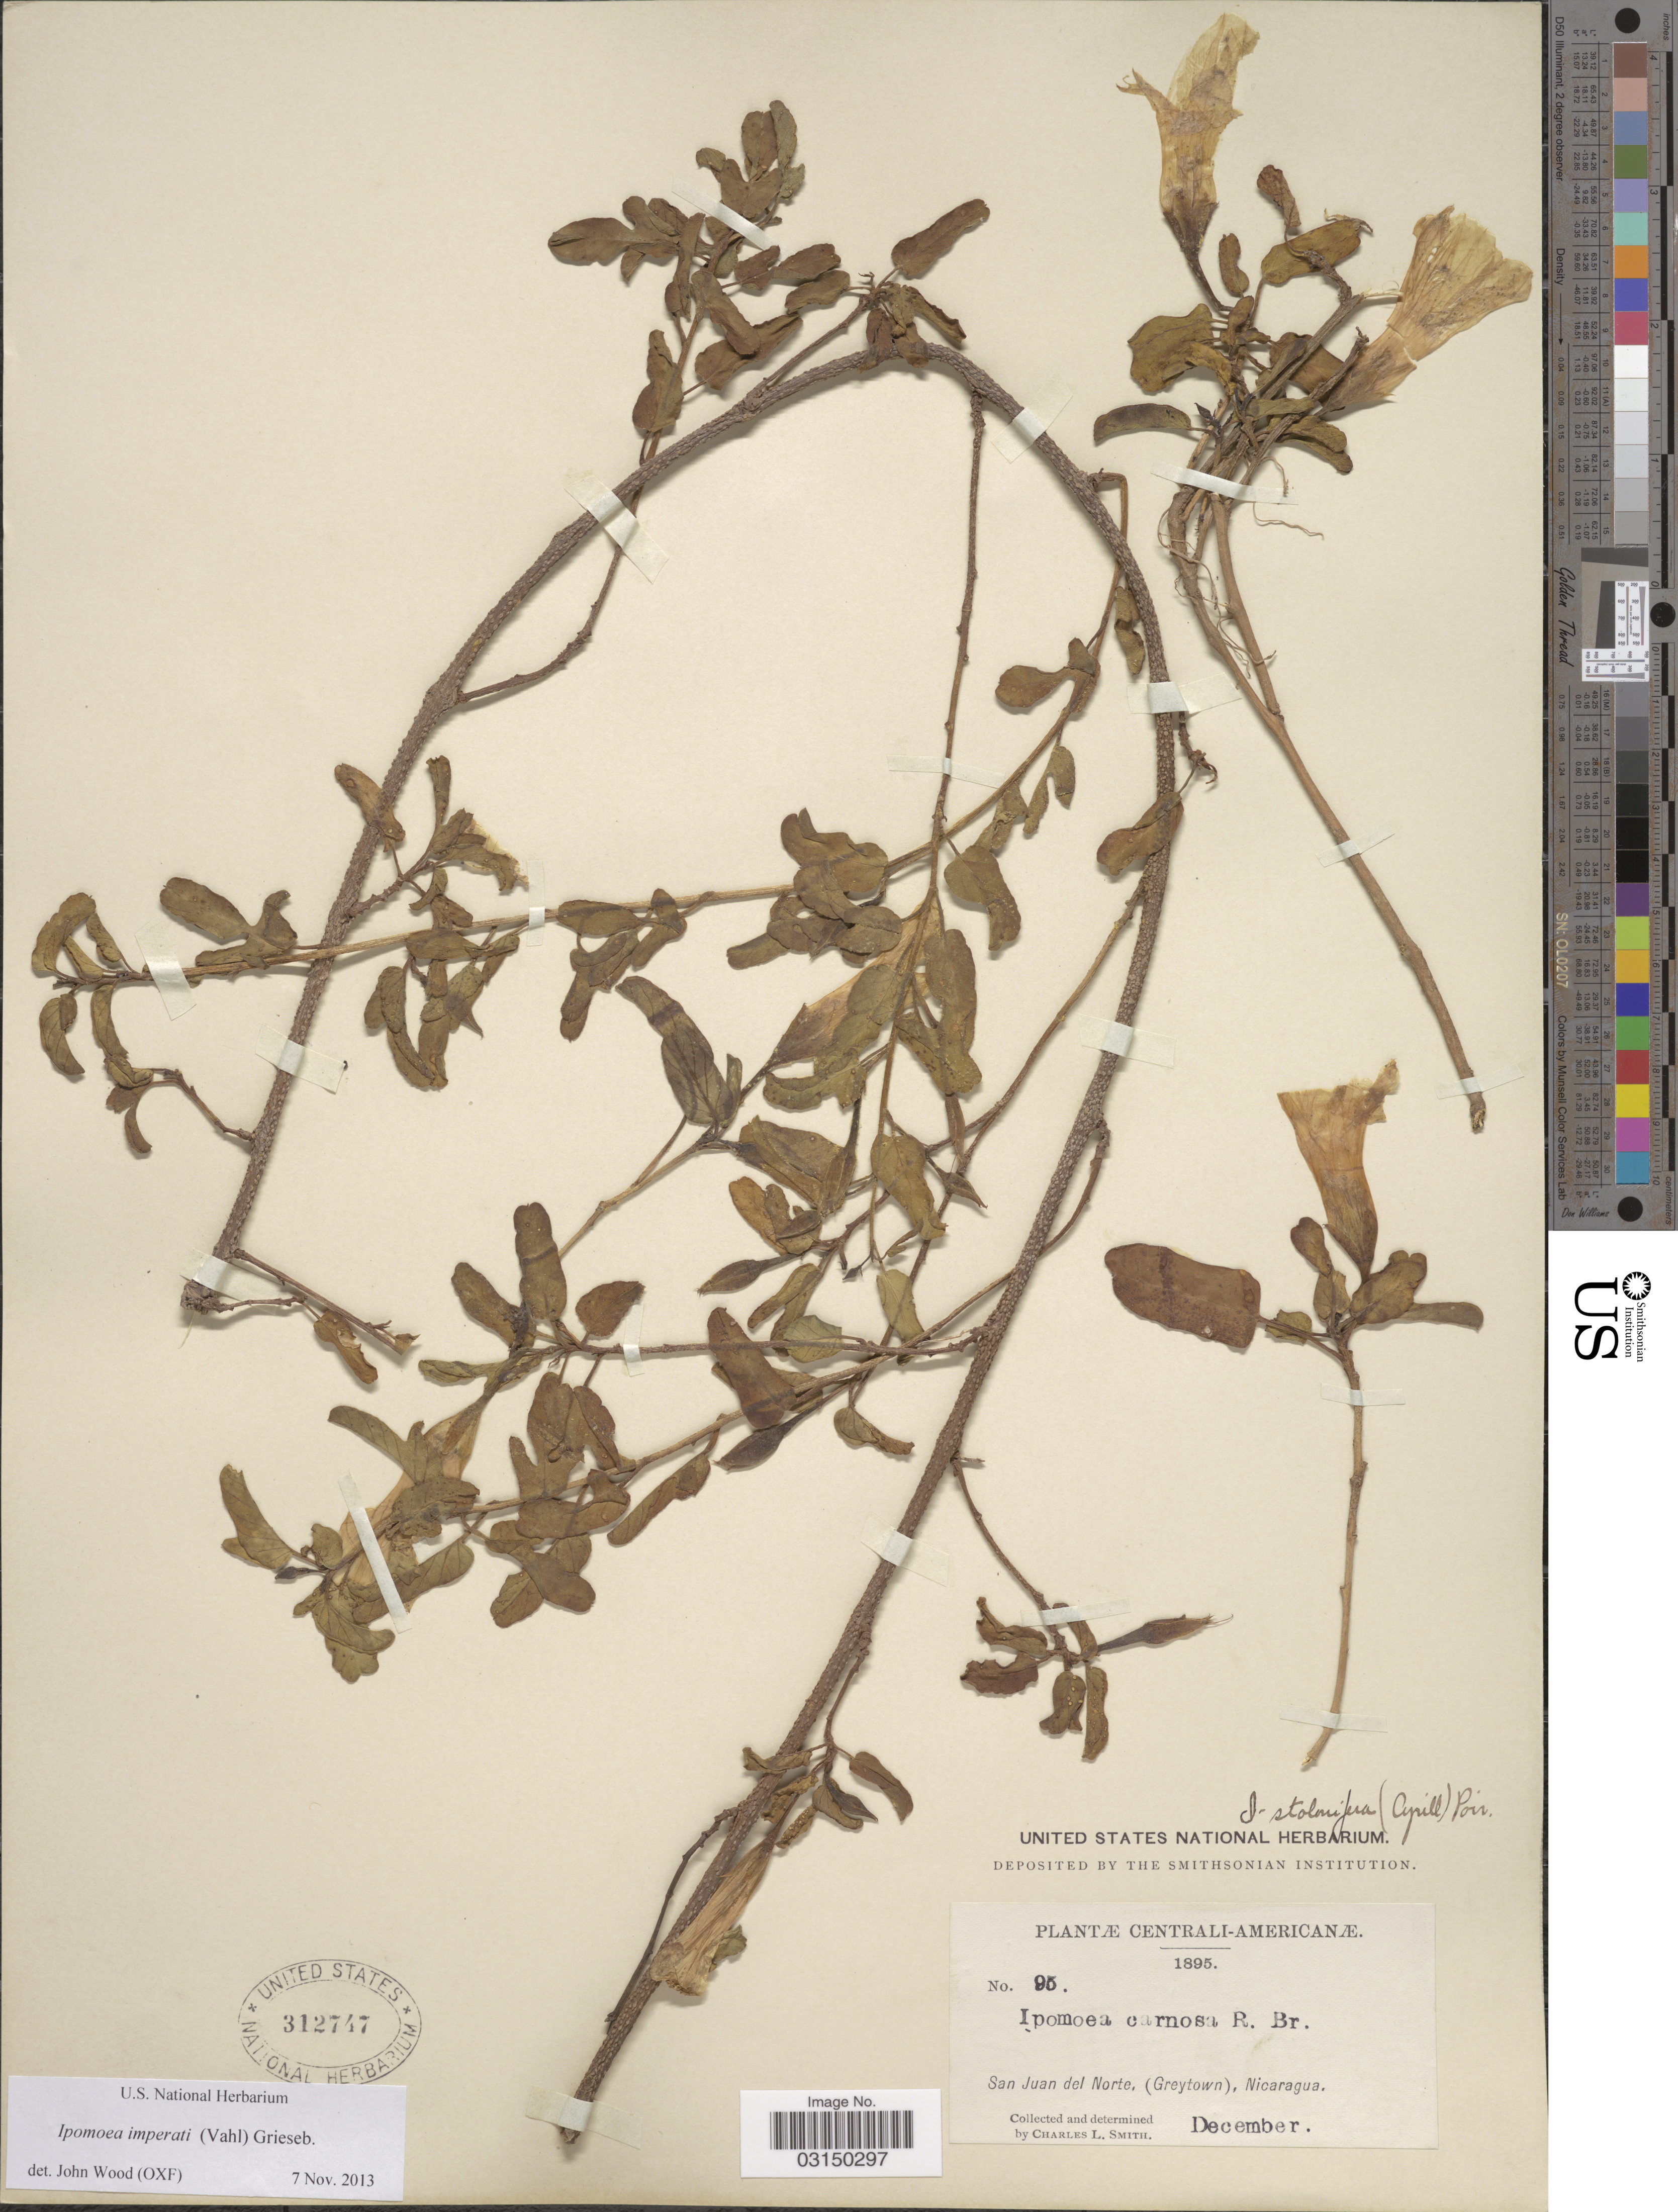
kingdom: Plantae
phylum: Tracheophyta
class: Magnoliopsida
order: Solanales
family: Convolvulaceae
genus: Ipomoea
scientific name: Ipomoea imperati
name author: (Vahl) Griseb.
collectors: C. L. Smith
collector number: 95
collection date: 1895-12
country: Nicaragua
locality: San Juan del Norte, (Greytown).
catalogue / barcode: US 312747